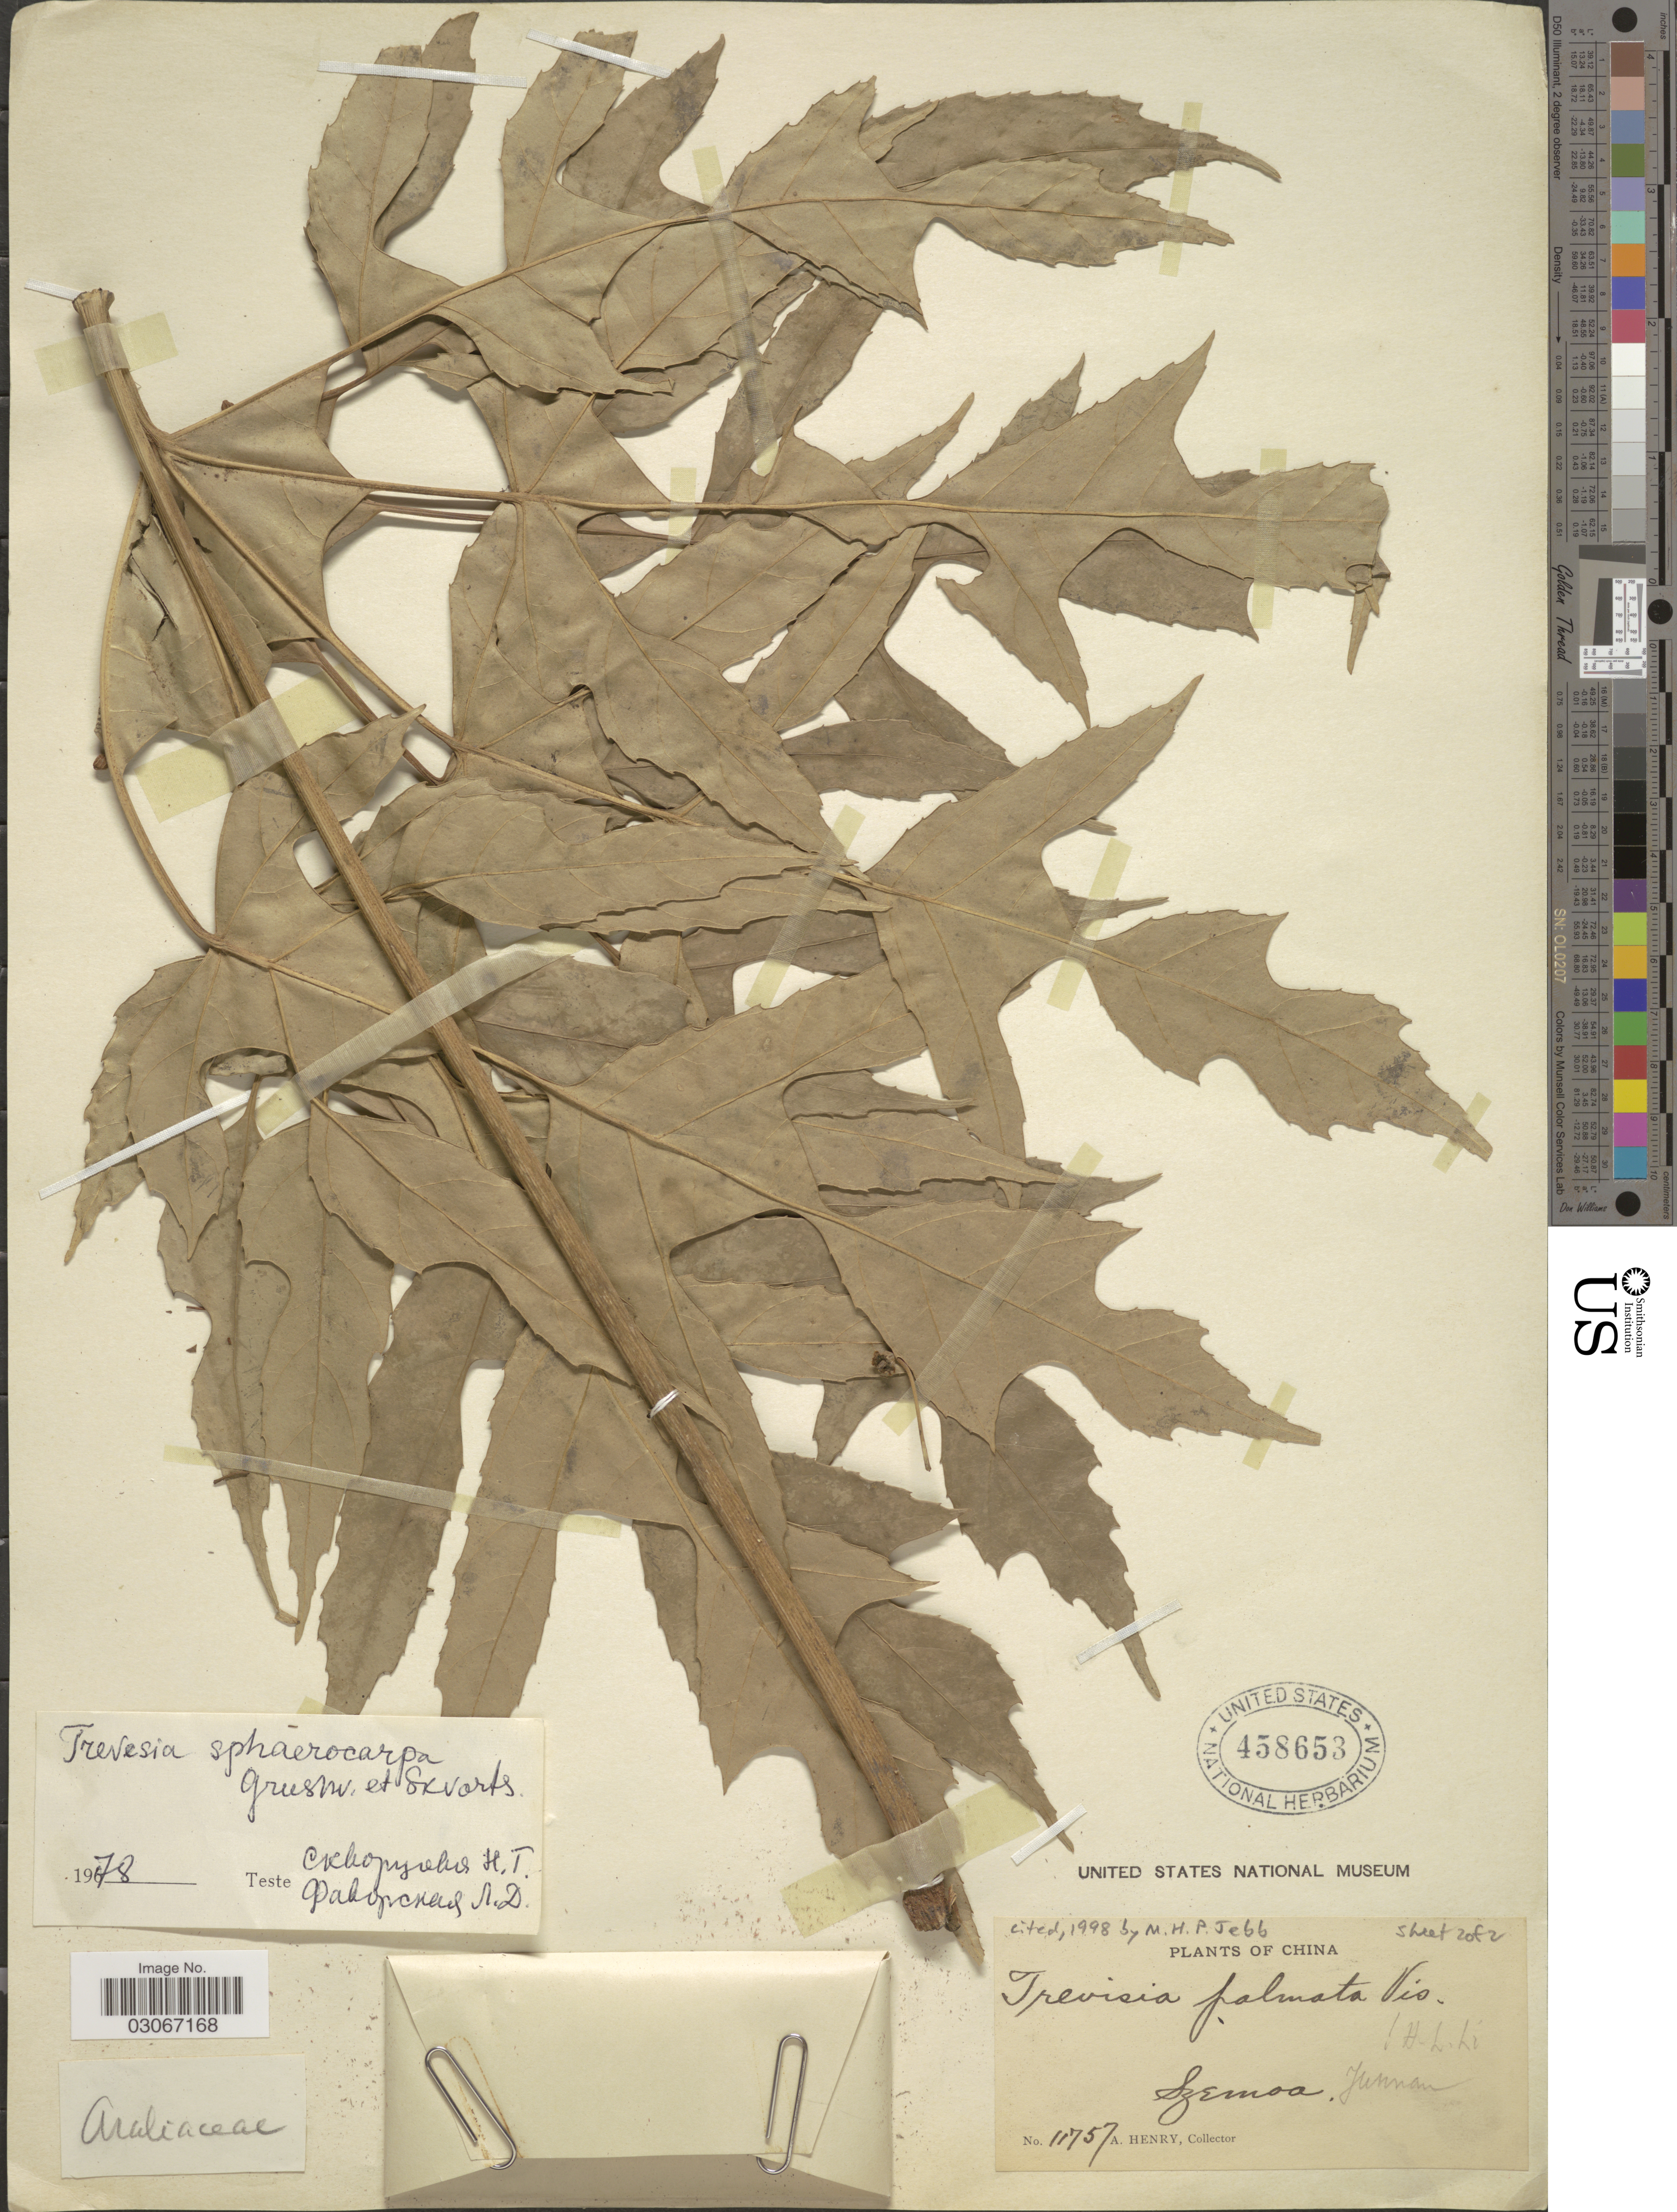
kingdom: Plantae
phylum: Tracheophyta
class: Magnoliopsida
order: Apiales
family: Araliaceae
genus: Trevesia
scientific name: Trevesia palmata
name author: (Roxb. ex Lindl.)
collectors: A. Henry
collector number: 11757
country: China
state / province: Yunnan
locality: Szemoa.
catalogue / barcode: US 458653